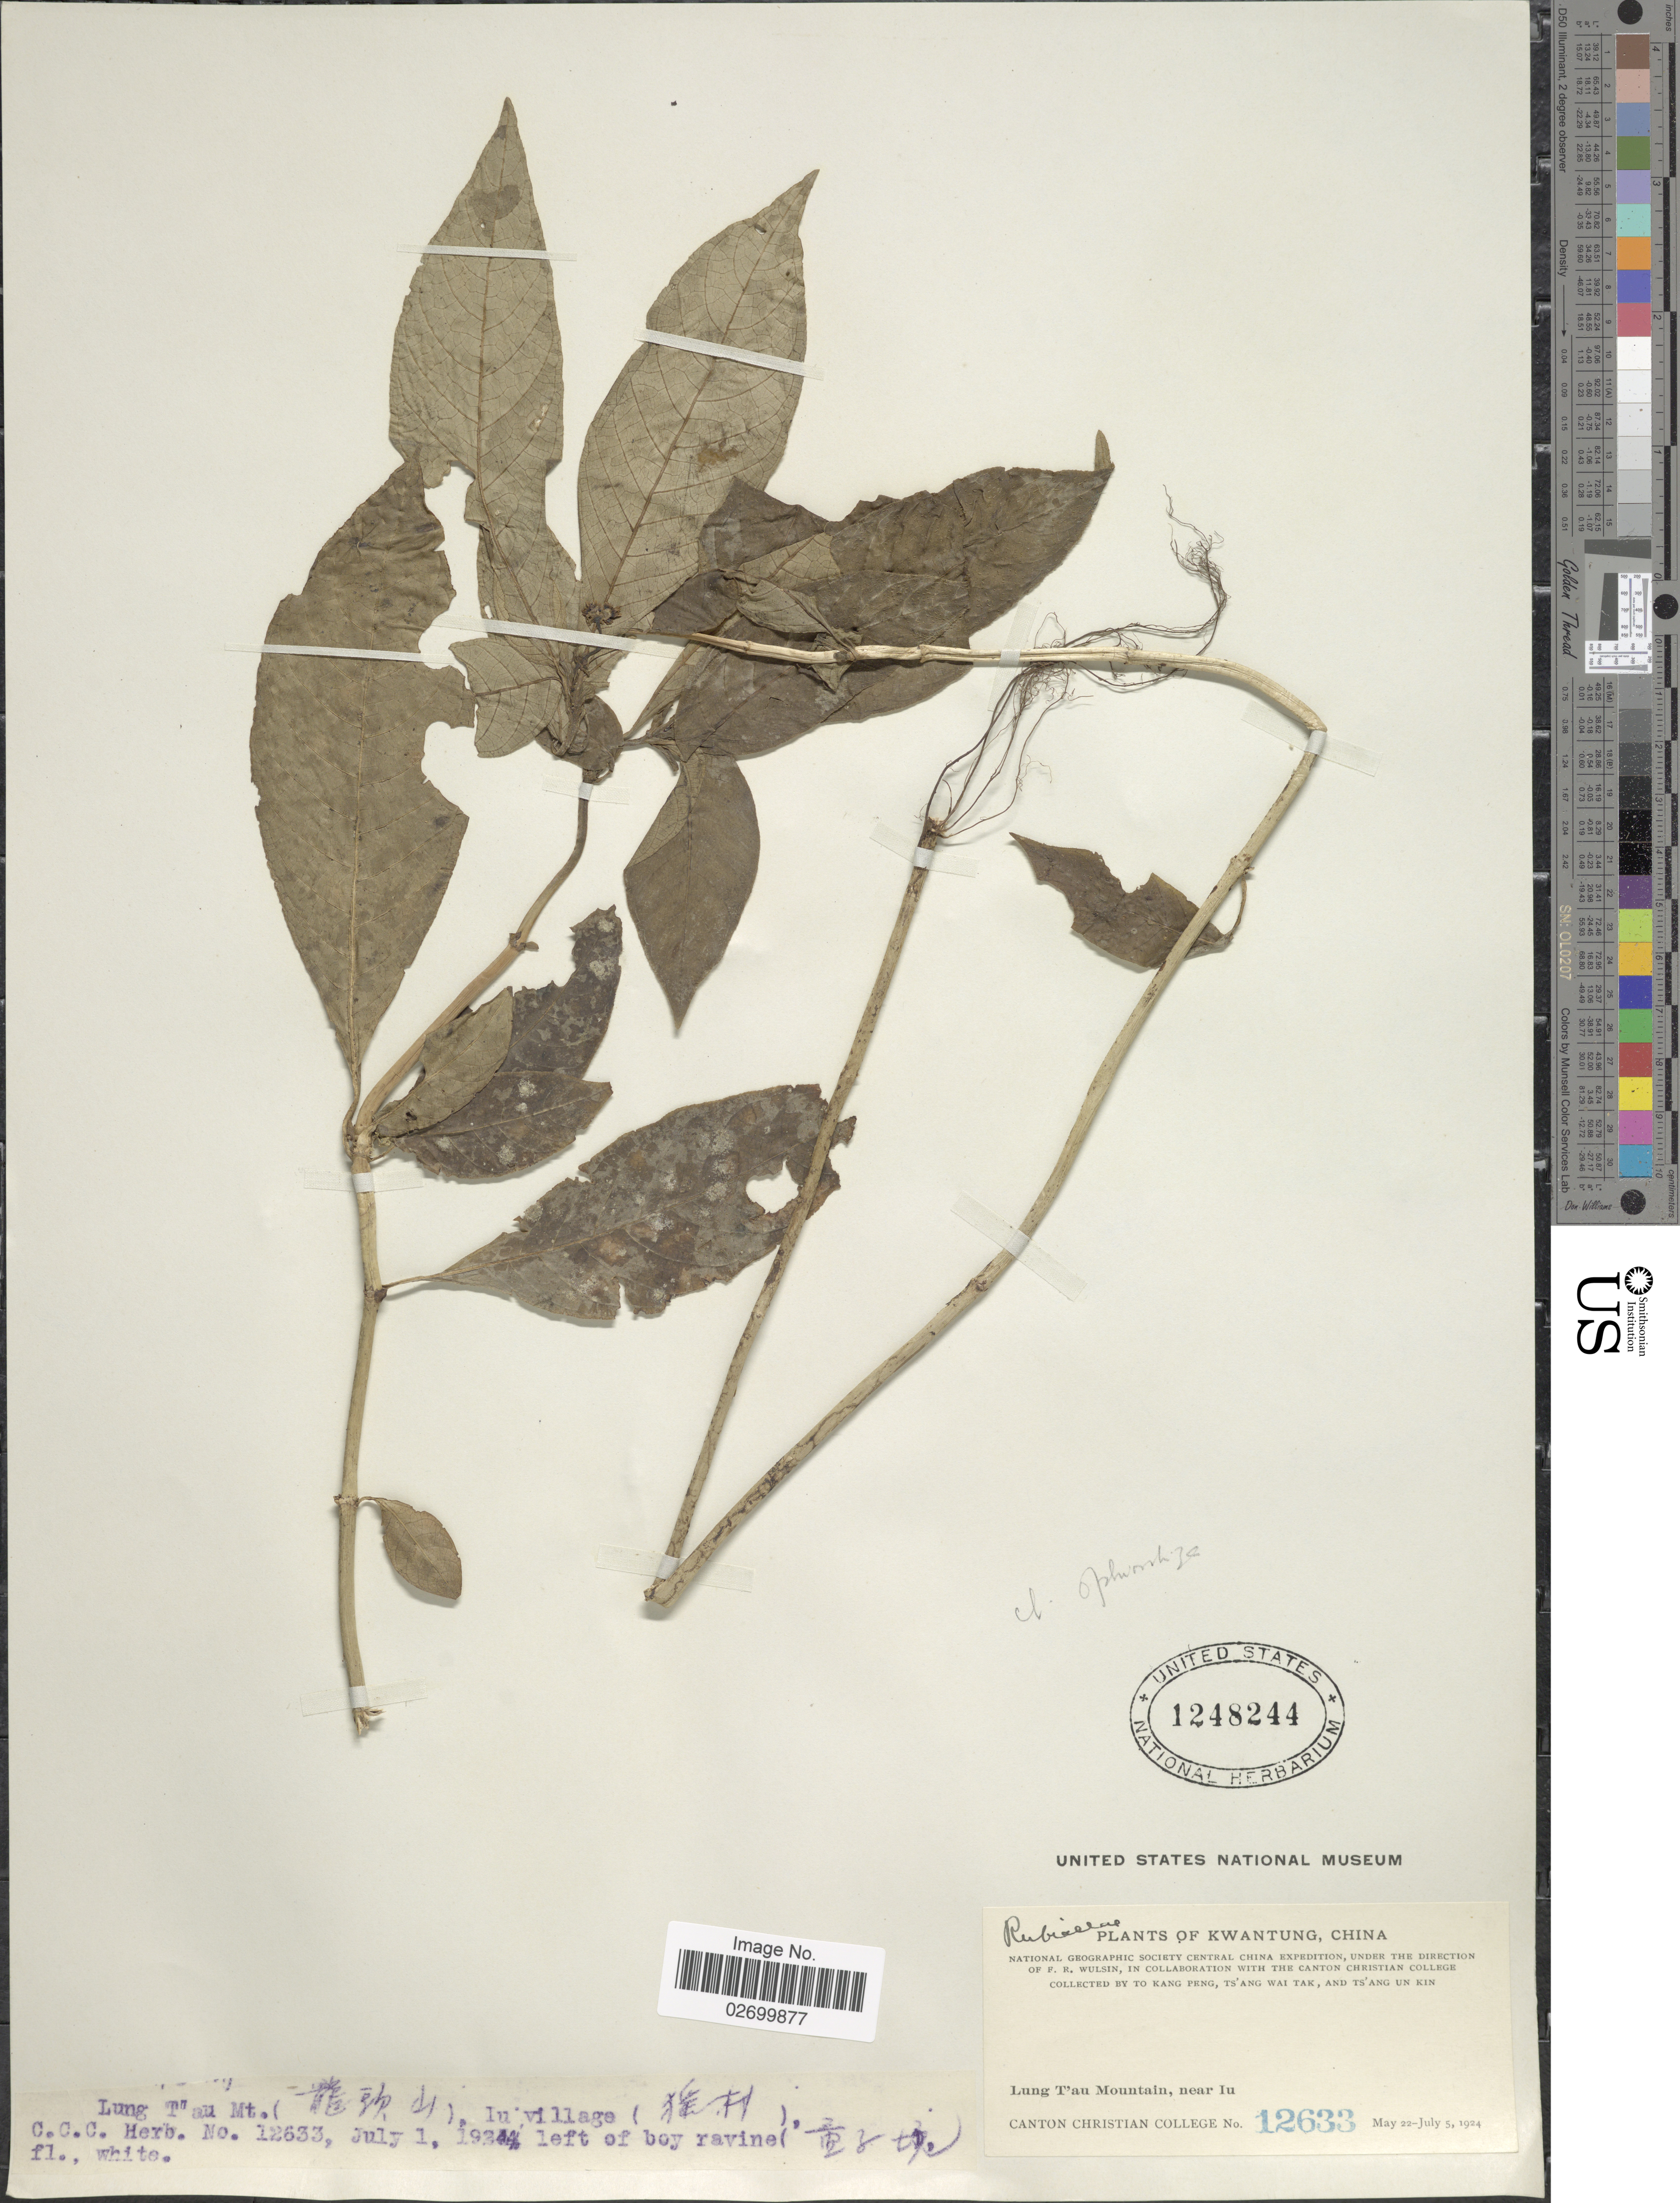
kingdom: Plantae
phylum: Tracheophyta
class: Magnoliopsida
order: Gentianales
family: Rubiaceae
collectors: Canton Christian College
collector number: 12633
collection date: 1924-05-22/1924-07-05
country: China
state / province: Guangdong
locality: Kwangtung. Lung T'au Mountain, near Iu Village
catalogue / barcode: US 1248244